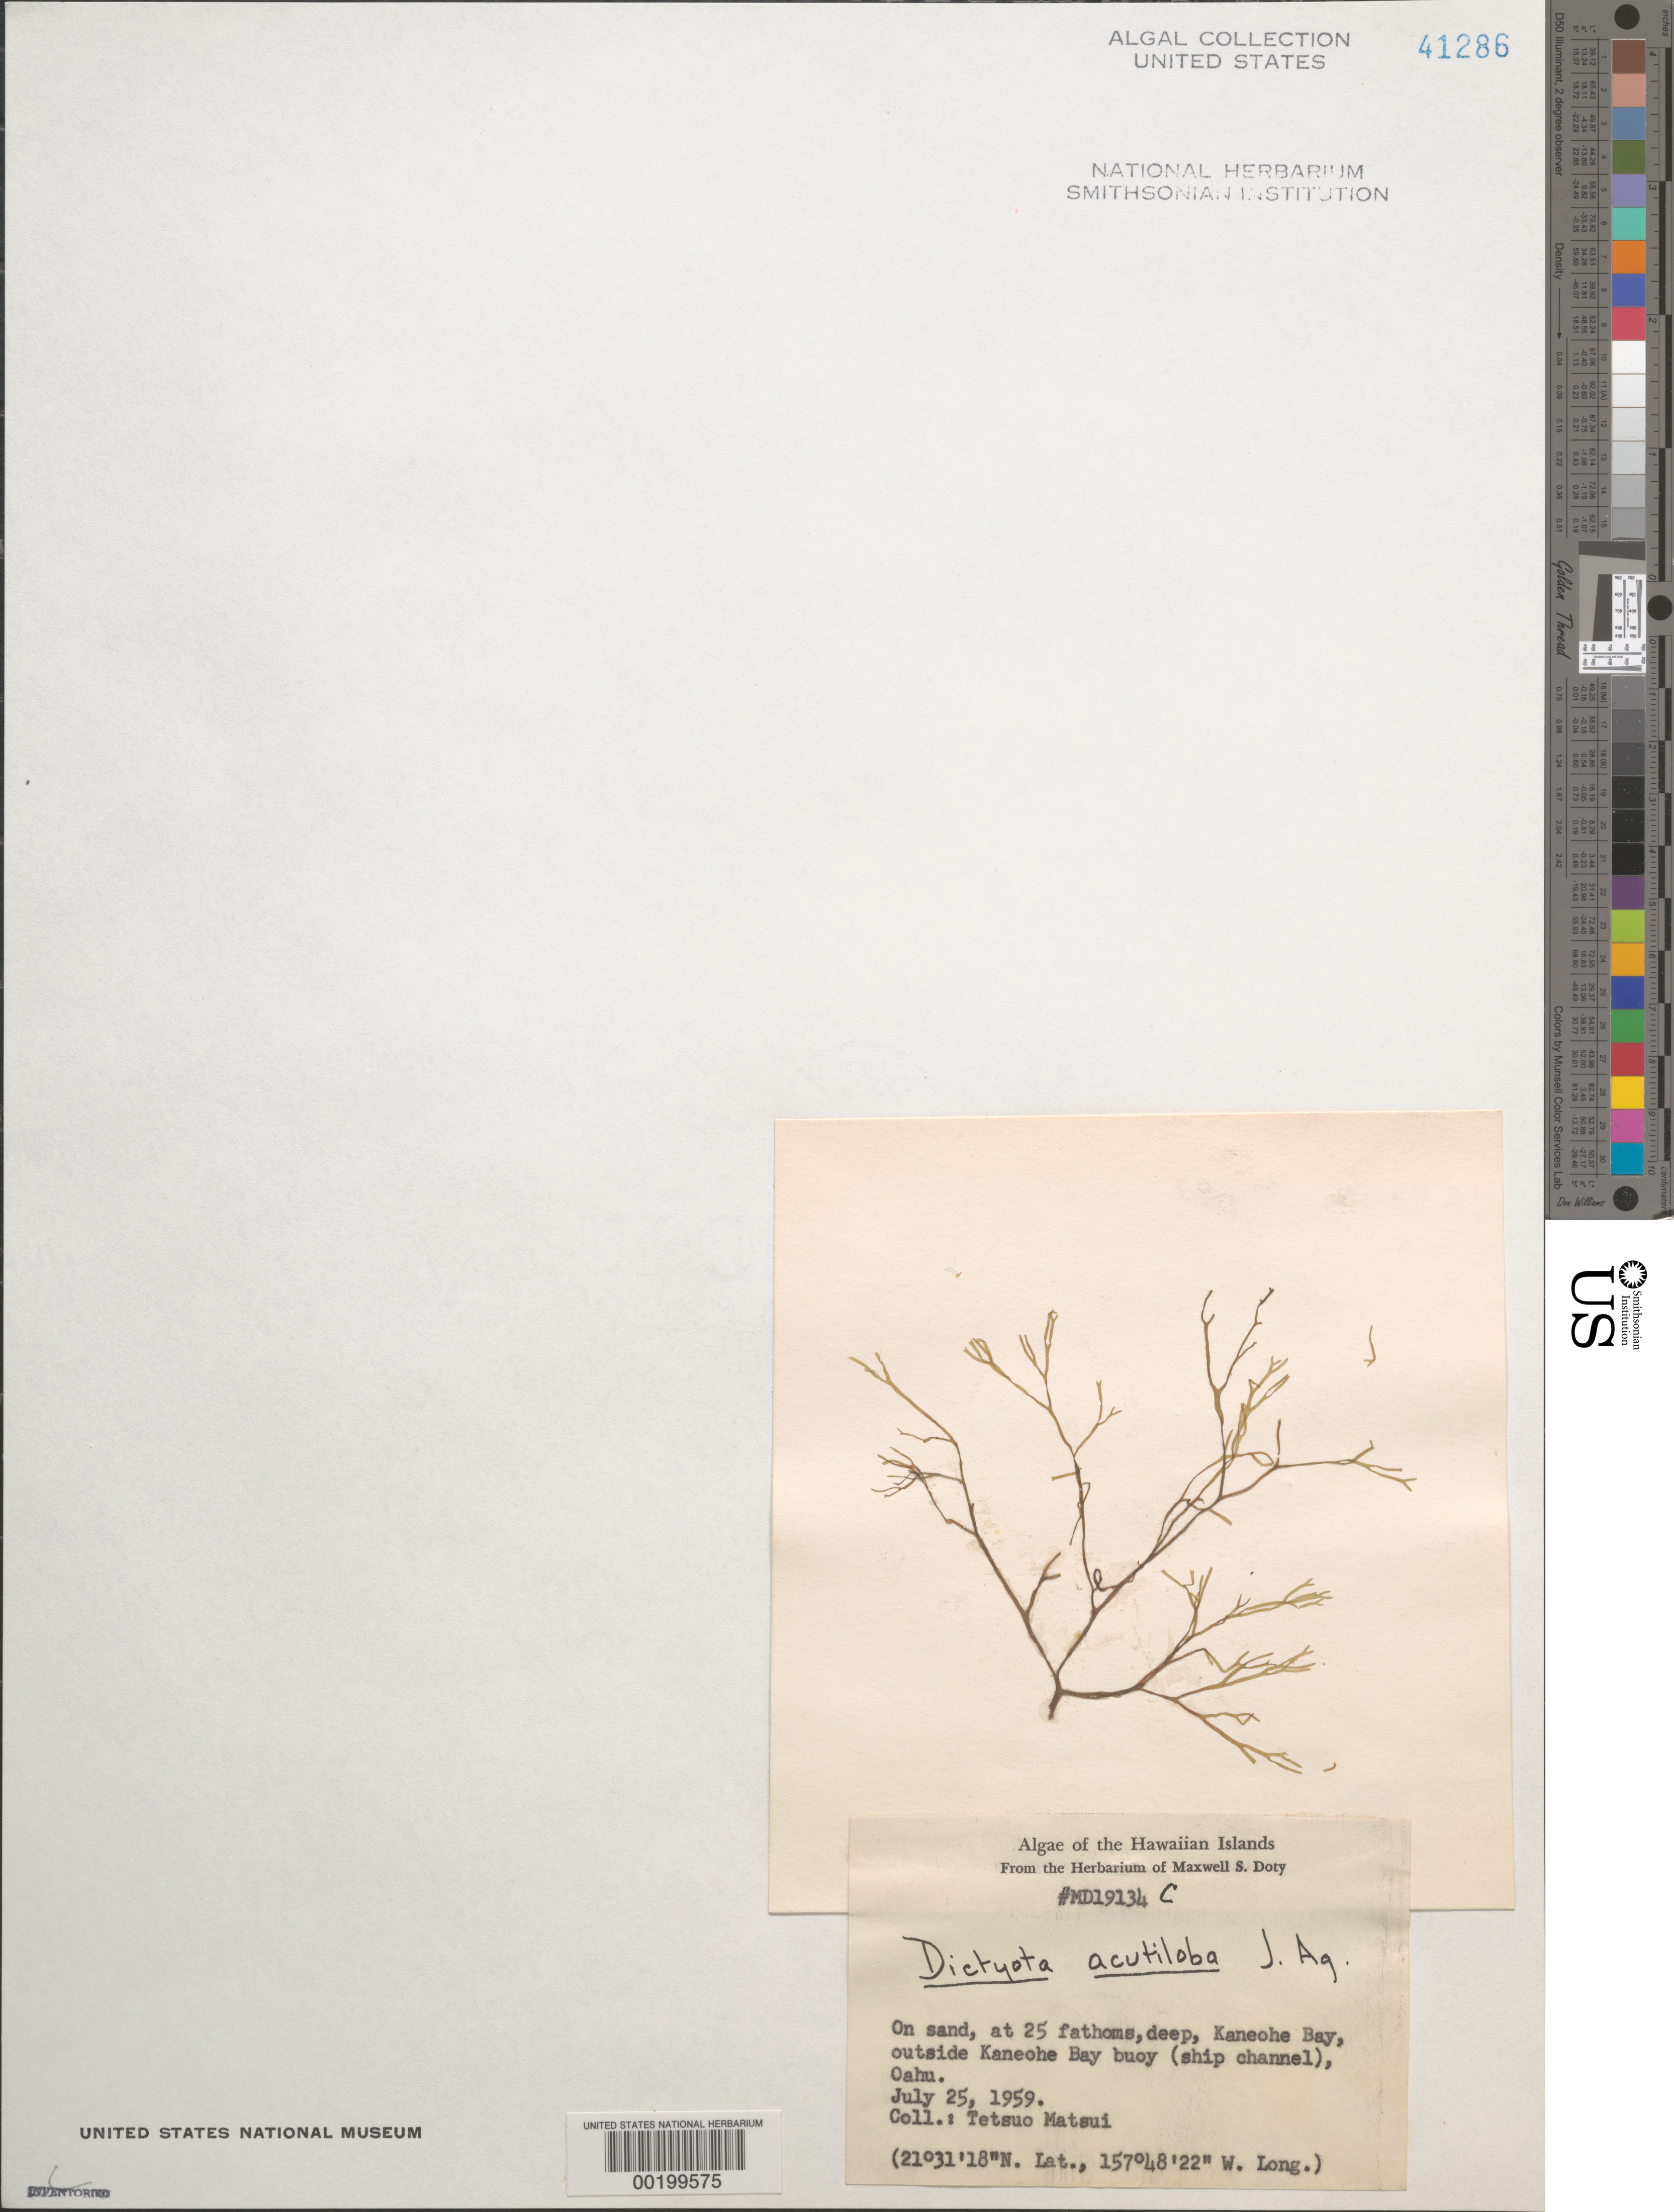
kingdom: Chromista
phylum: Ochrophyta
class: Phaeophyceae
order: Dictyotales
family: Dictyotaceae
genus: Dictyota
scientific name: Dictyota acutiloba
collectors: T. Matsui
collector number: MSD 19134c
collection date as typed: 25 Jul 1959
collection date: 1959-07-25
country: United States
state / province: Hawaii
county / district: Honolulu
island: Oahu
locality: Kaneohe Bay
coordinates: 21 31' 18" N, 157 48' 22" W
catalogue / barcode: US 41286